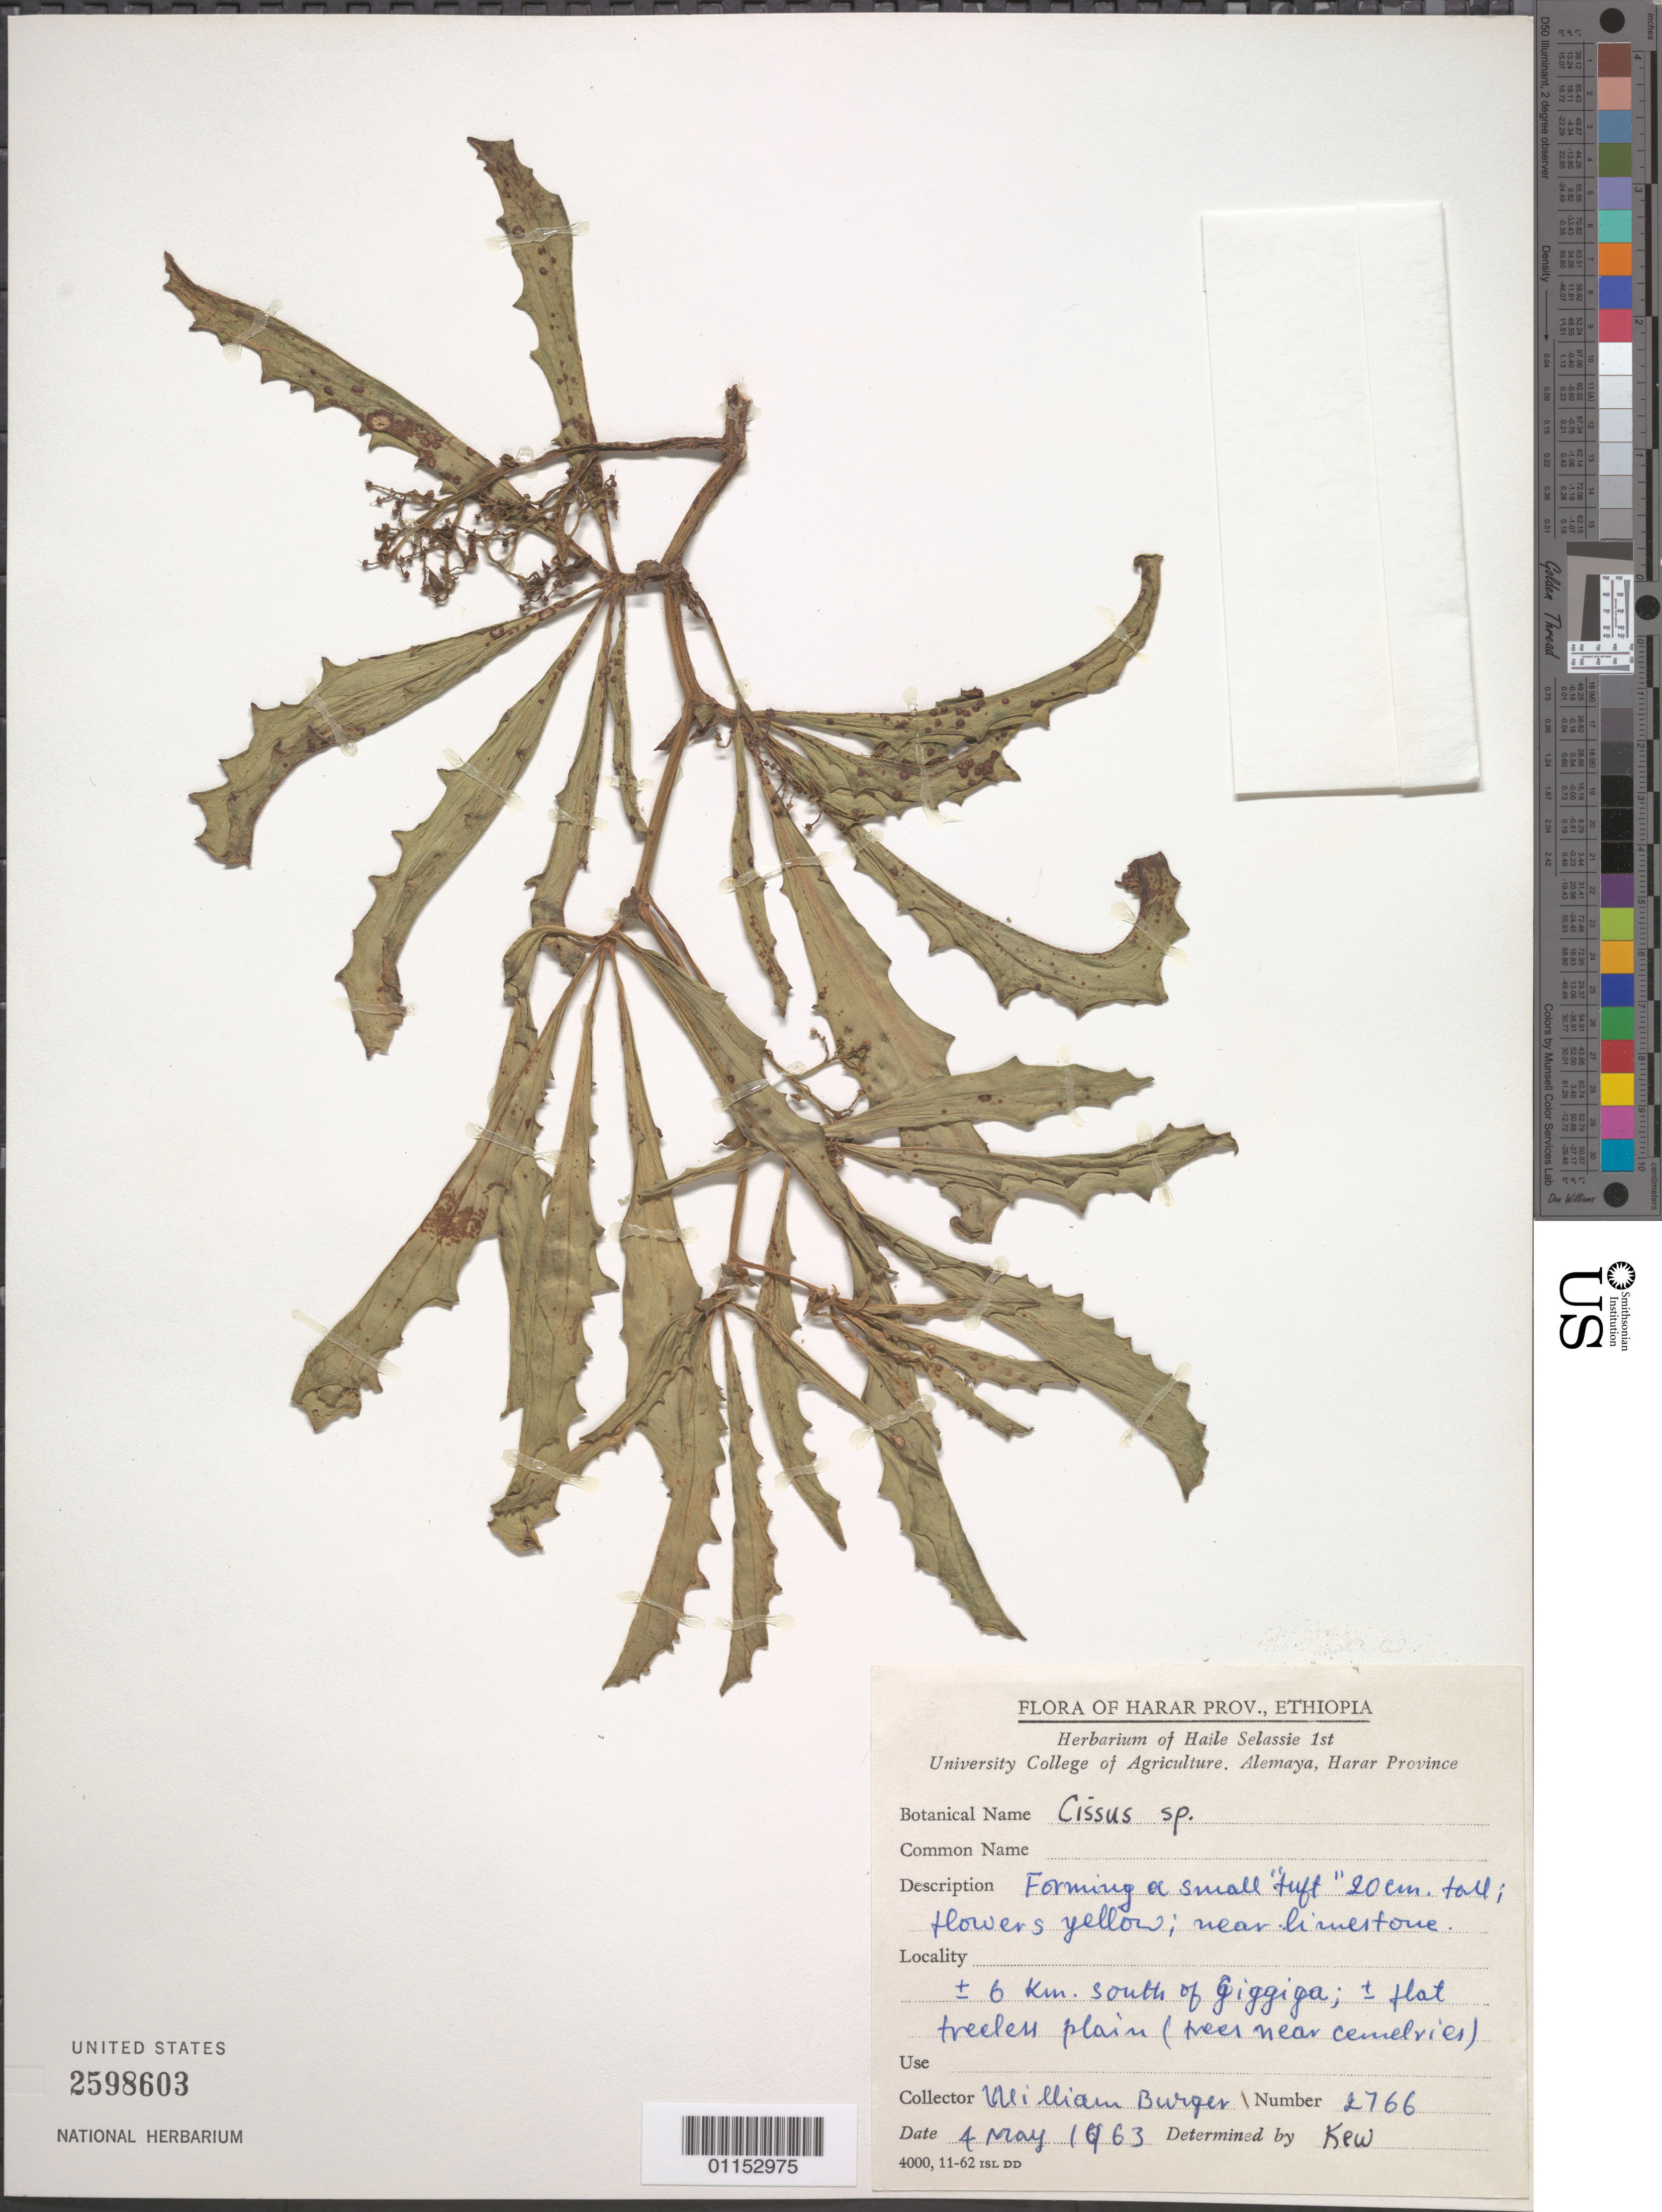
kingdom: Plantae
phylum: Tracheophyta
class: Magnoliopsida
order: Vitales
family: Vitaceae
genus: Cissus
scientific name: Cissus sp.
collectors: W. Burger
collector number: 2766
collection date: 1963-05-04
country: Ethiopia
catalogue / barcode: US 2598603